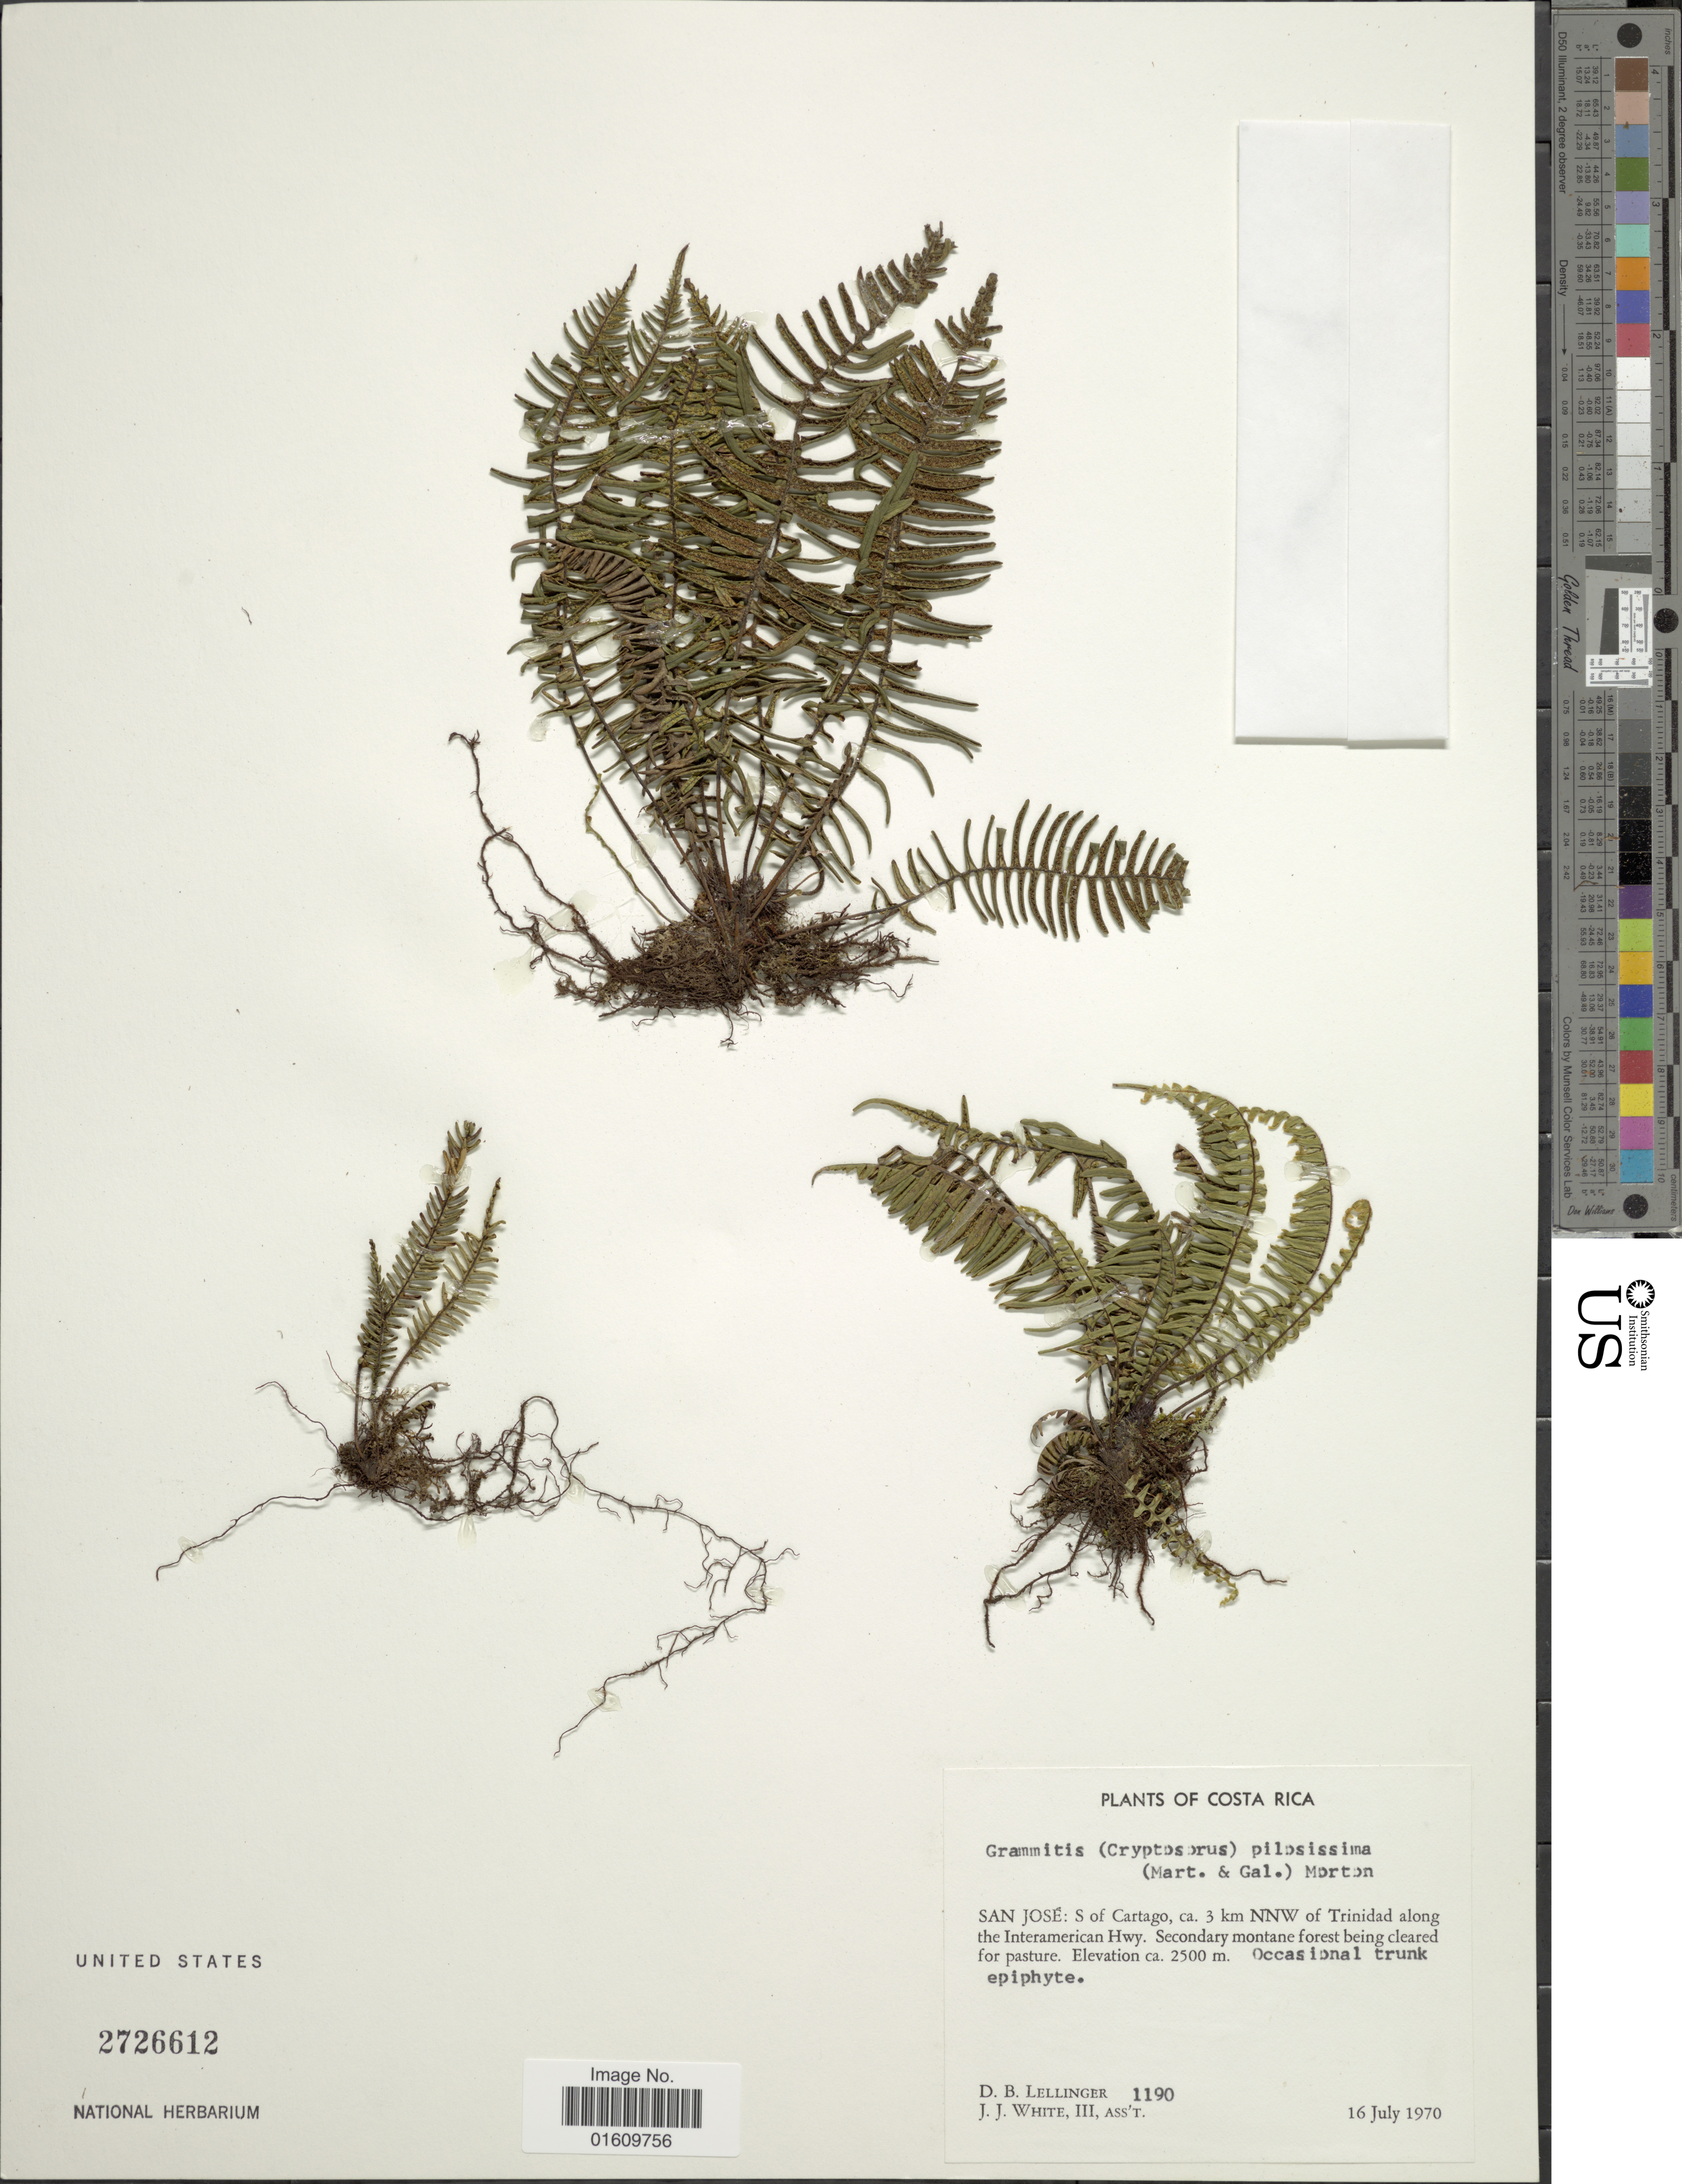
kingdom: Plantae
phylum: Tracheophyta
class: Polypodiopsida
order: Polypodiales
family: Polypodiaceae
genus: Melpomene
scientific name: Melpomene xiphopteroides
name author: (Liebm.) A.R. Sm. & R.C. Moran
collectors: D. B. Lellinger & J. J. White III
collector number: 1190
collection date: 1970-07-16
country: Costa Rica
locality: San Jose, S of Cartago, ca 3 km NNW of Trinidad along the Interamerican Hwy.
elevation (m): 2500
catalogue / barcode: US 2726612